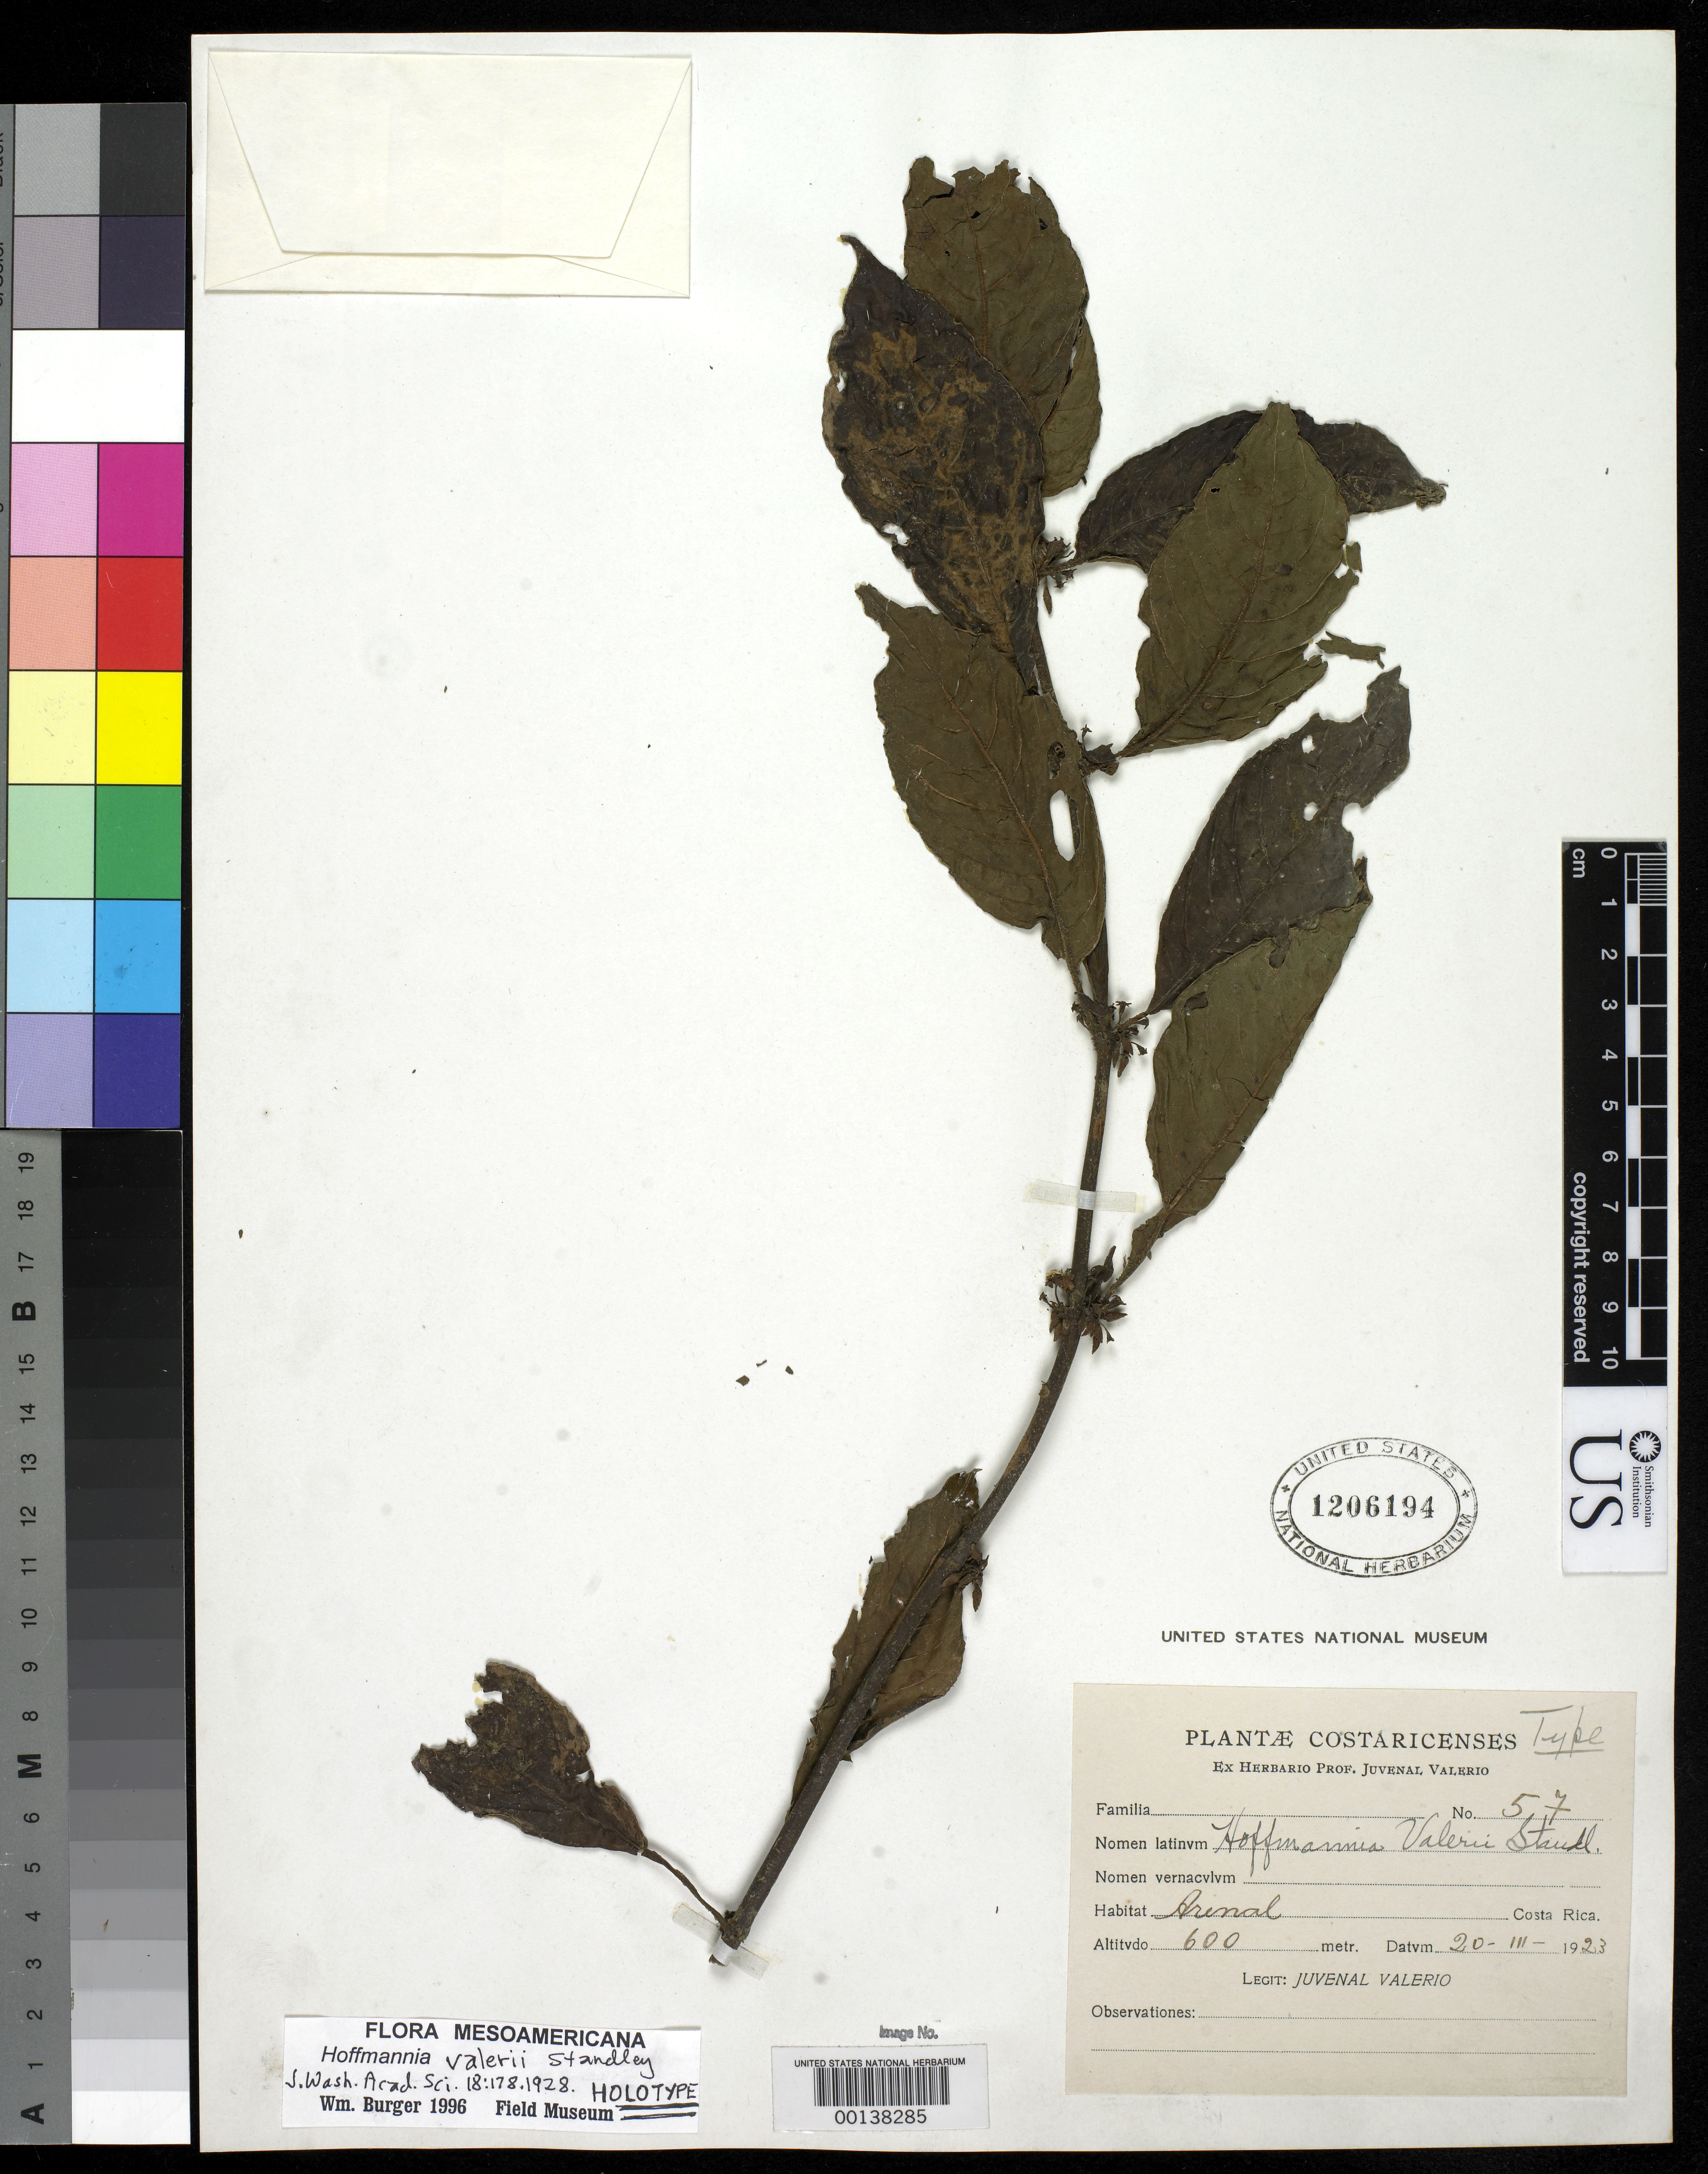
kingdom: Plantae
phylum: Tracheophyta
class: Magnoliopsida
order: Gentianales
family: Rubiaceae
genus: Hoffmannia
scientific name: Hoffmannia valerioi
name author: Standl.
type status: Holotype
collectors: J. Valerio R.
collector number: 57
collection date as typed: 20 Mar 1923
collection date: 1923-03-20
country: Costa Rica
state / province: Guanacaste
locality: Arenal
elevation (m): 600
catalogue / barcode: US 1206194